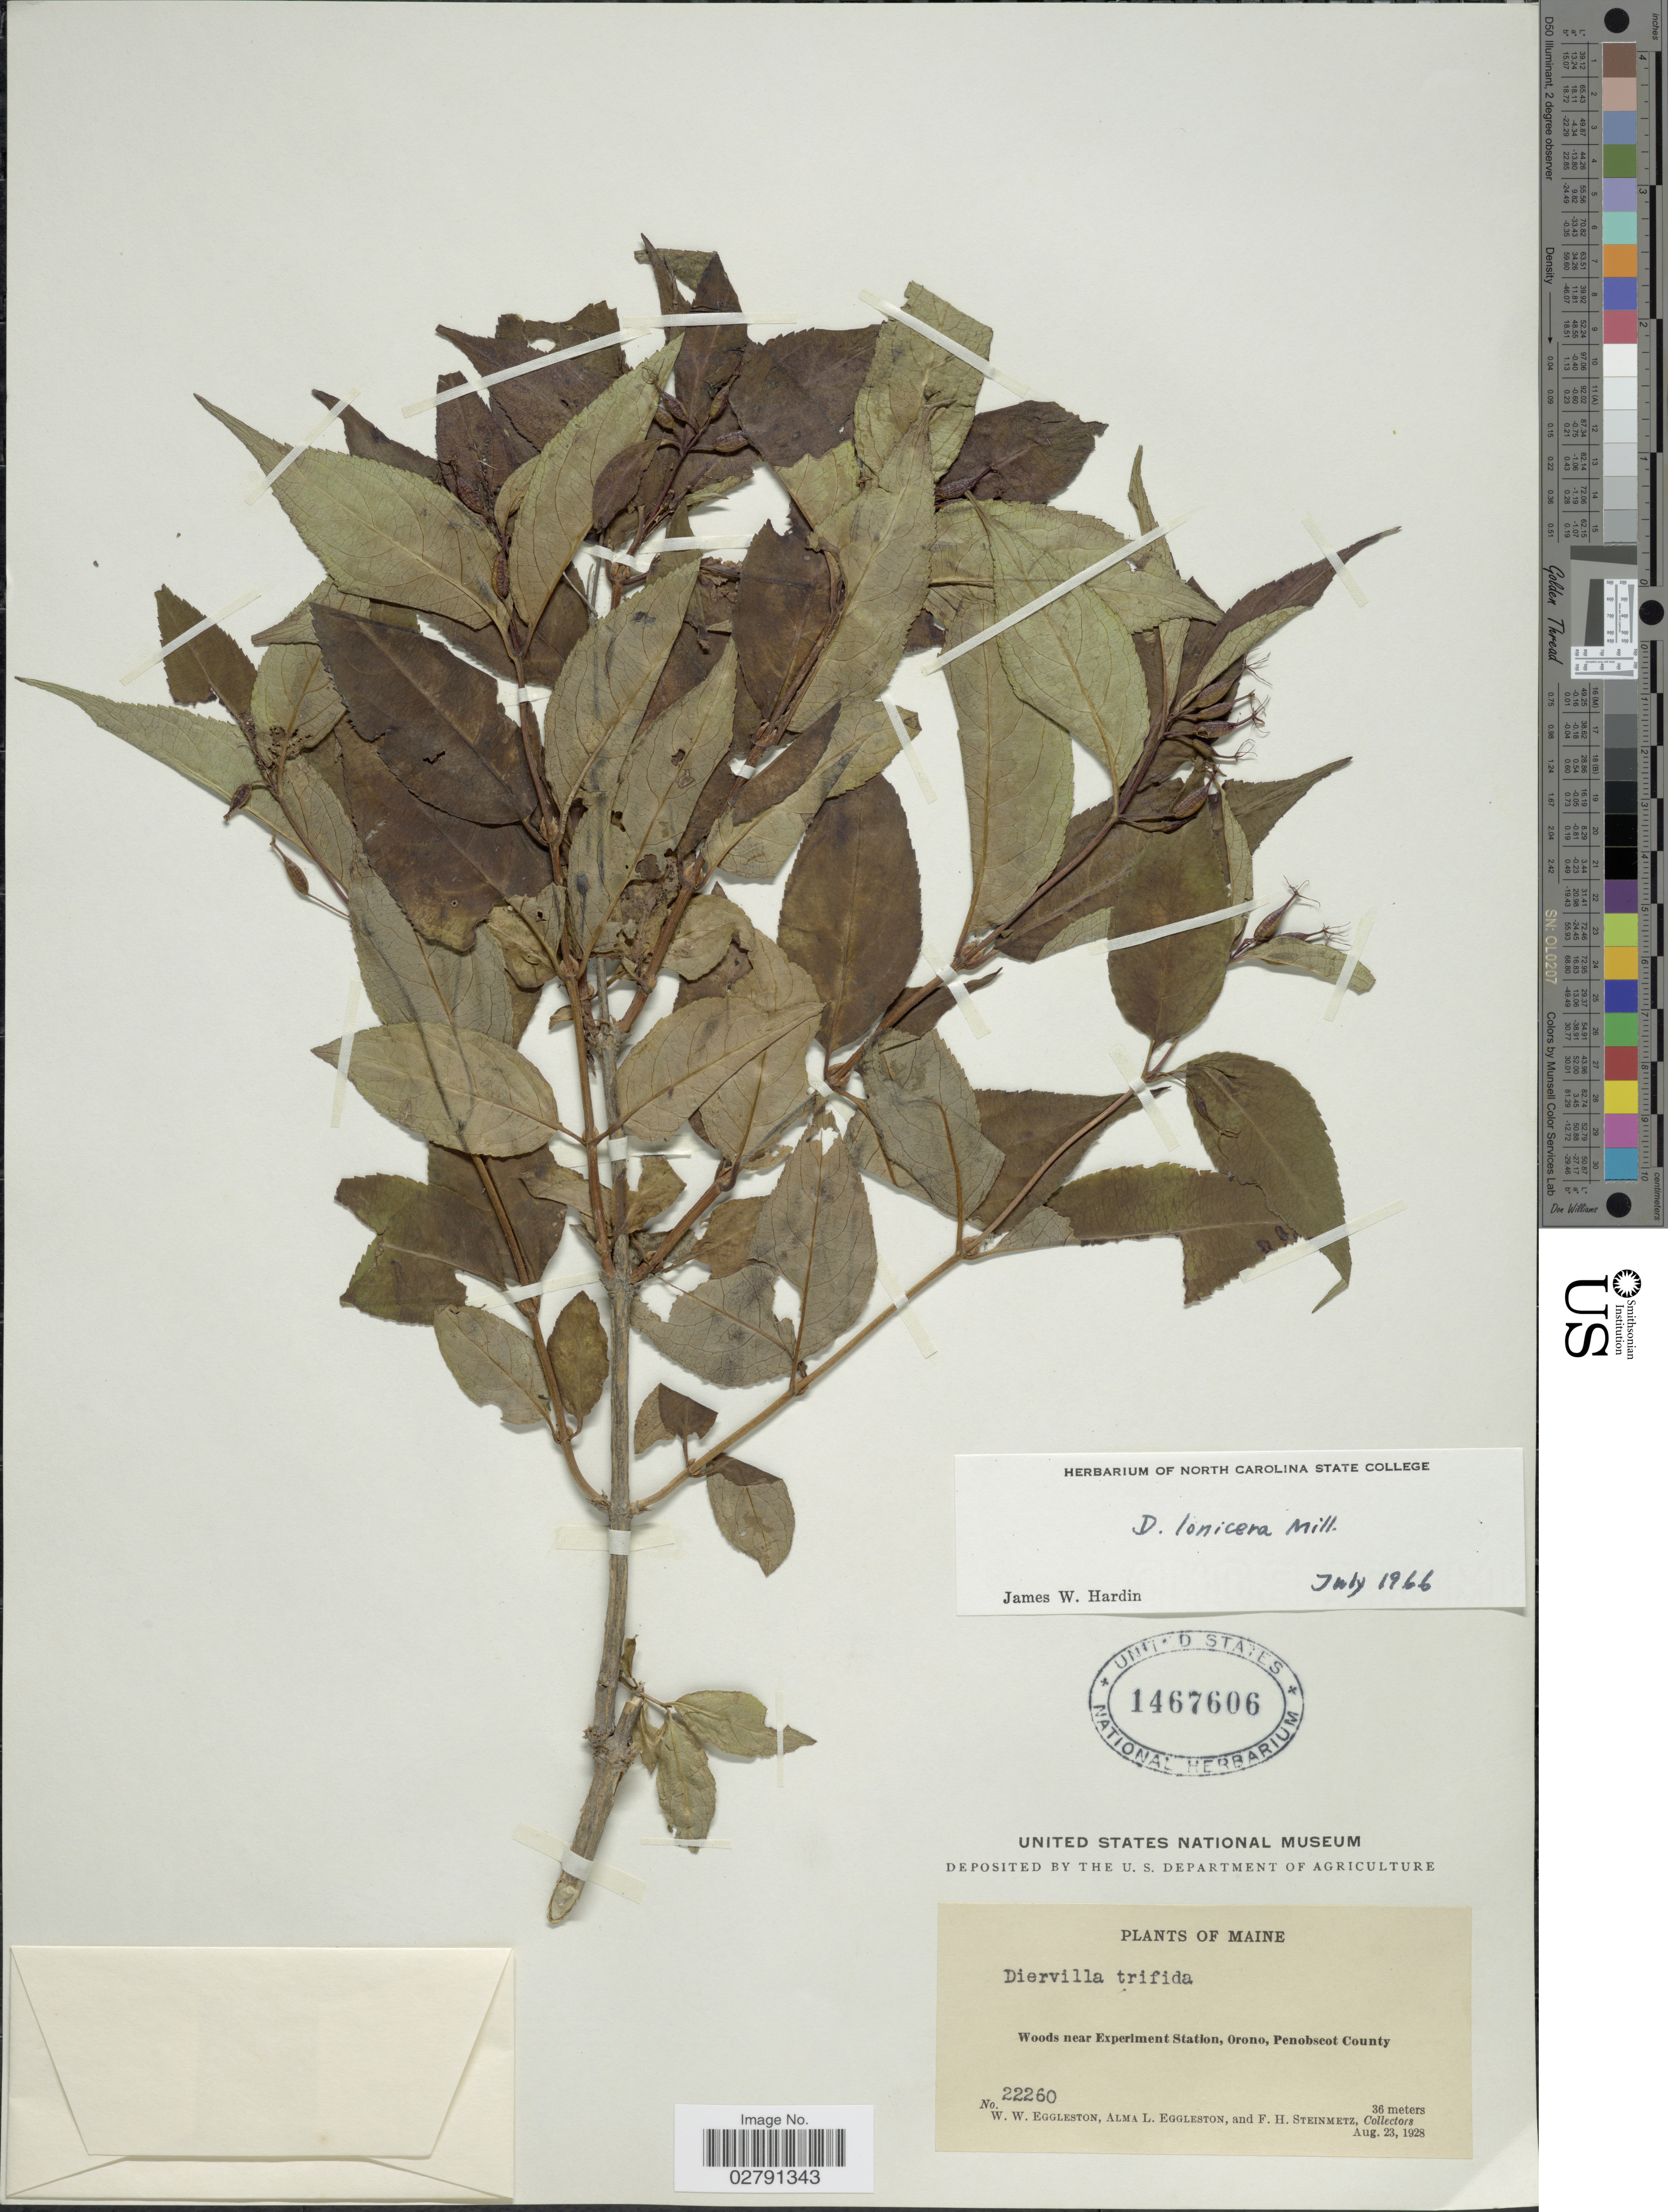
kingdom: Plantae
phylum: Tracheophyta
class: Magnoliopsida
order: Dipsacales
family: Caprifoliaceae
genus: Diervilla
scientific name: Diervilla lonicera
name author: Mill.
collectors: W. W. Eggleston, A. Eggleston & F. H. Steinmetz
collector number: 22260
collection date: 1928-08-23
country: United States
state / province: Maine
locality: Woods near Experiment Station, Orono, Penobscot County.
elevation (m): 36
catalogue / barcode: US 1467606